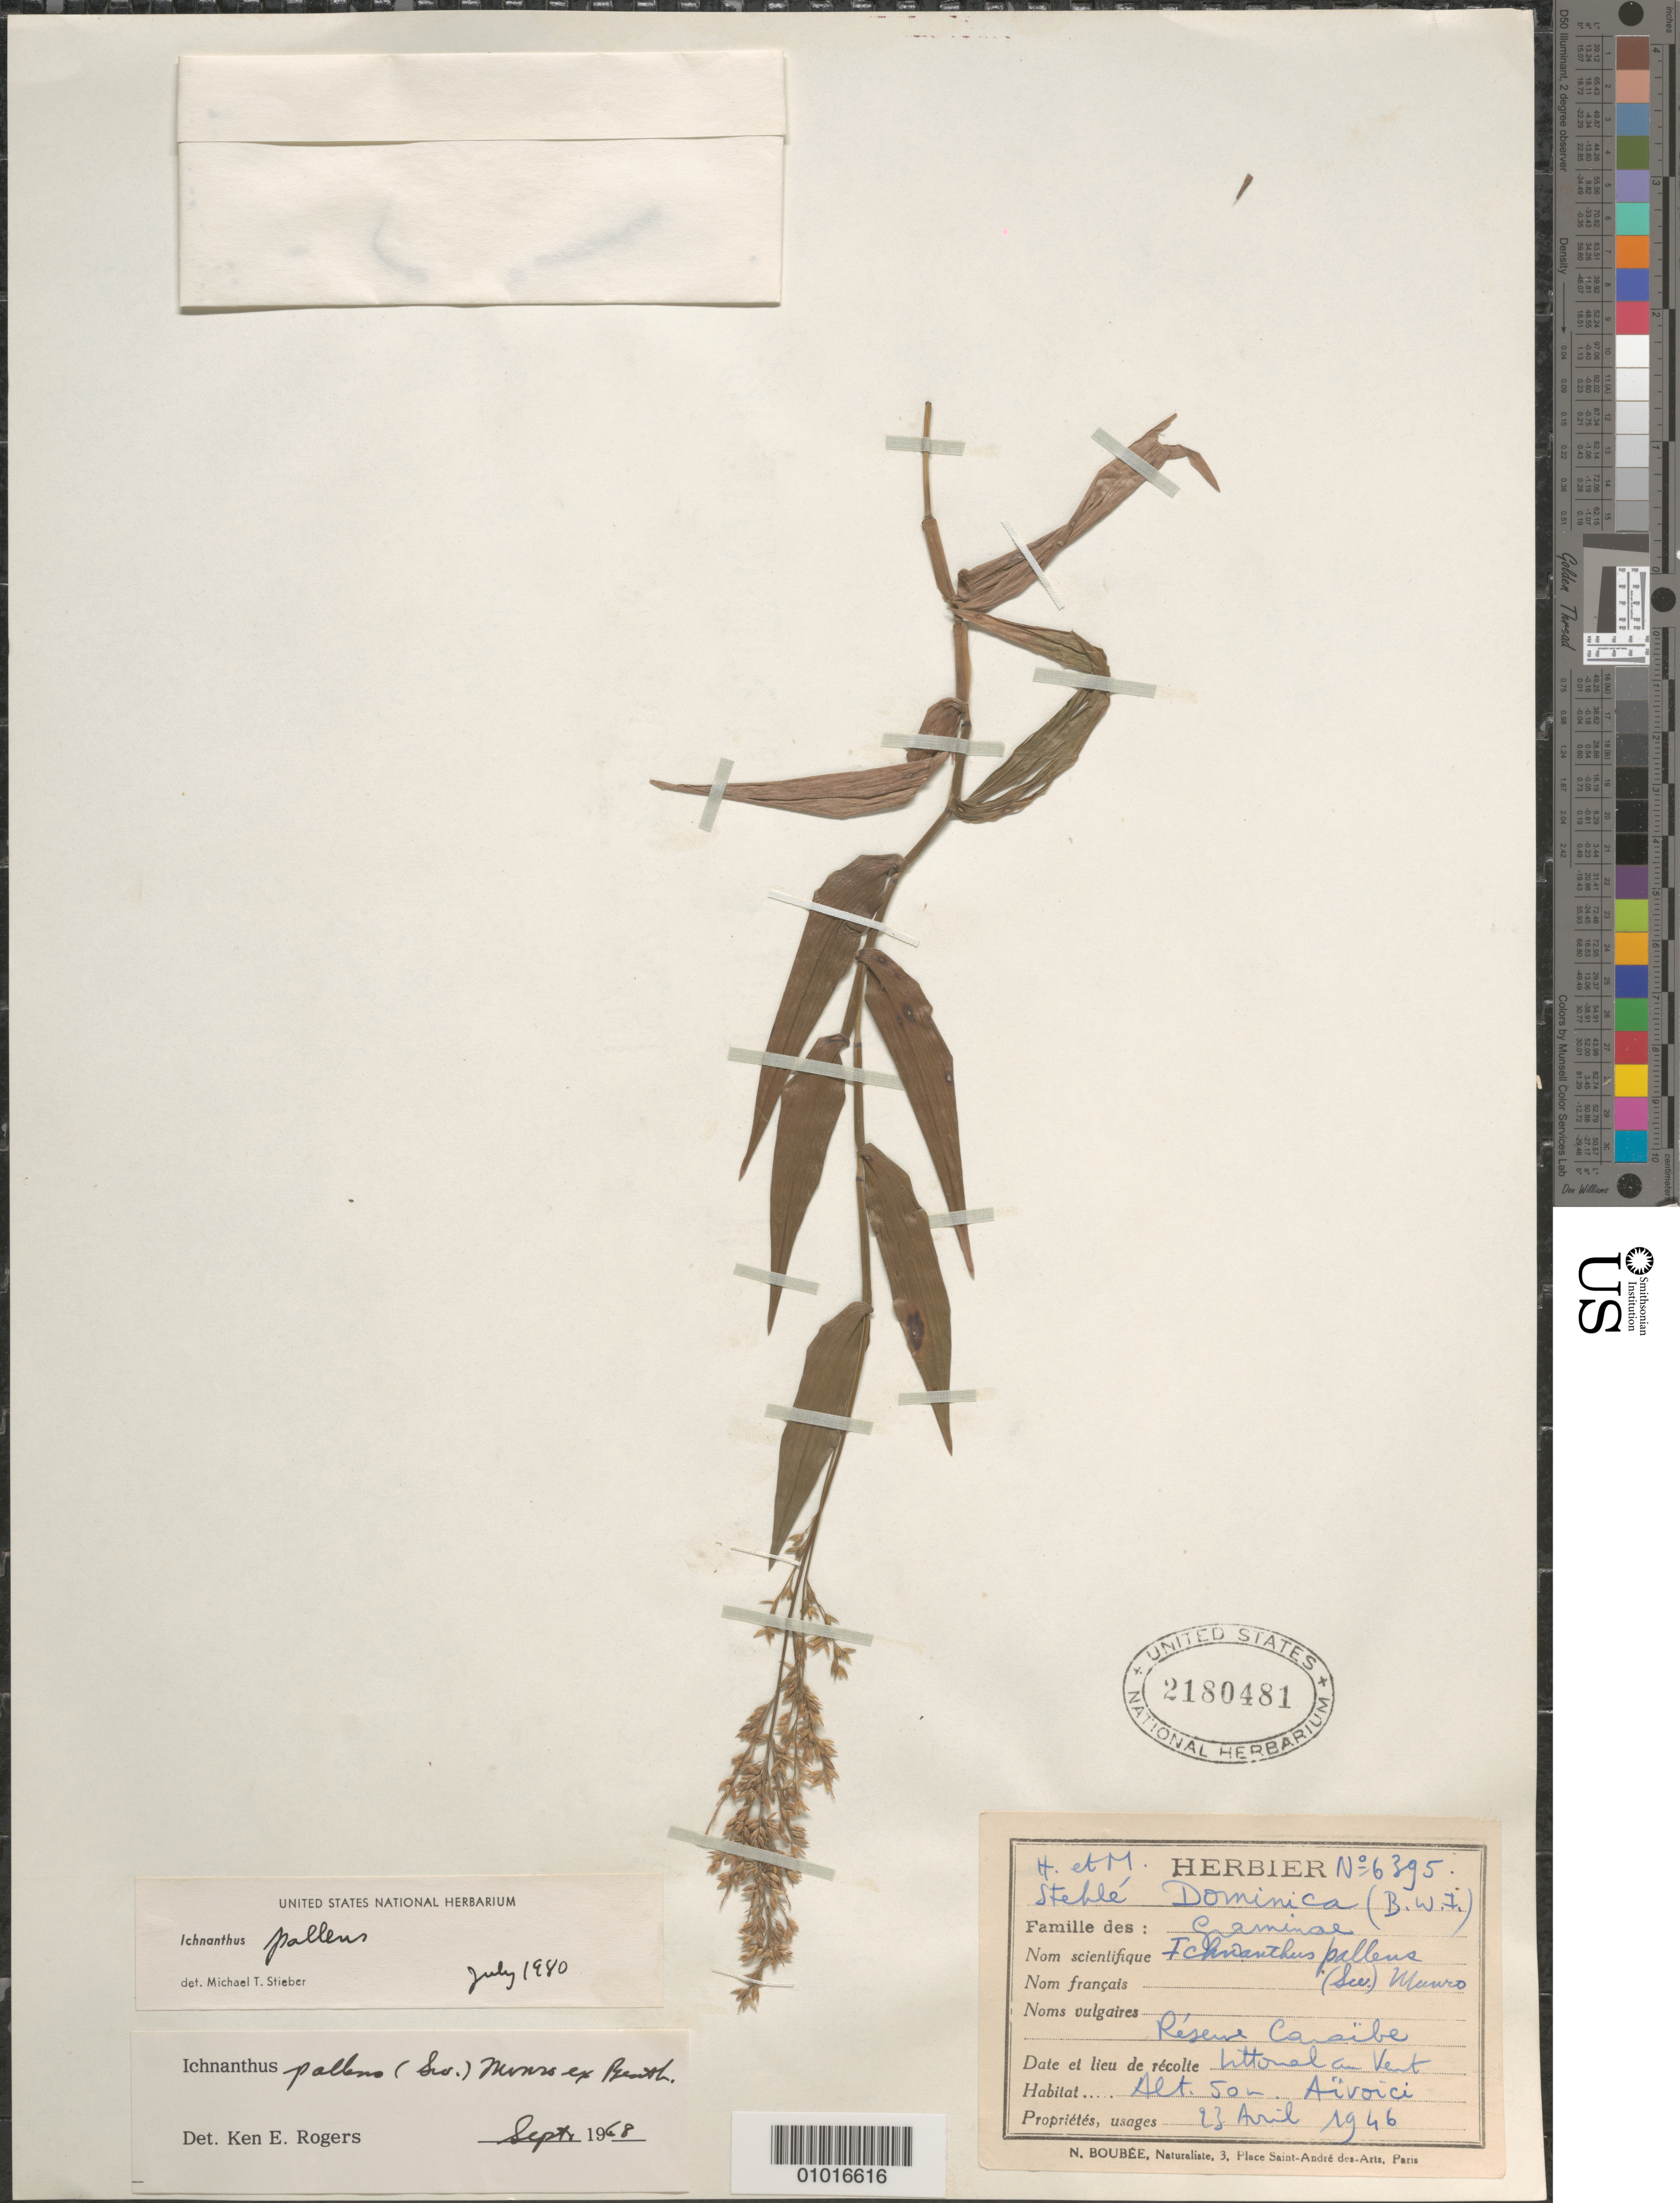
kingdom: Plantae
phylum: Tracheophyta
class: Liliopsida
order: Poales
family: Poaceae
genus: Ichnanthus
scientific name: Ichnanthus pallens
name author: (Sw.) Munro ex Benth.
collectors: H. Stehlé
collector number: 6395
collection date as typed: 23 Apr 1946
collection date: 1946-04-23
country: Dominica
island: Dominica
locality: Caribe Reserve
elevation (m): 50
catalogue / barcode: US 2180481